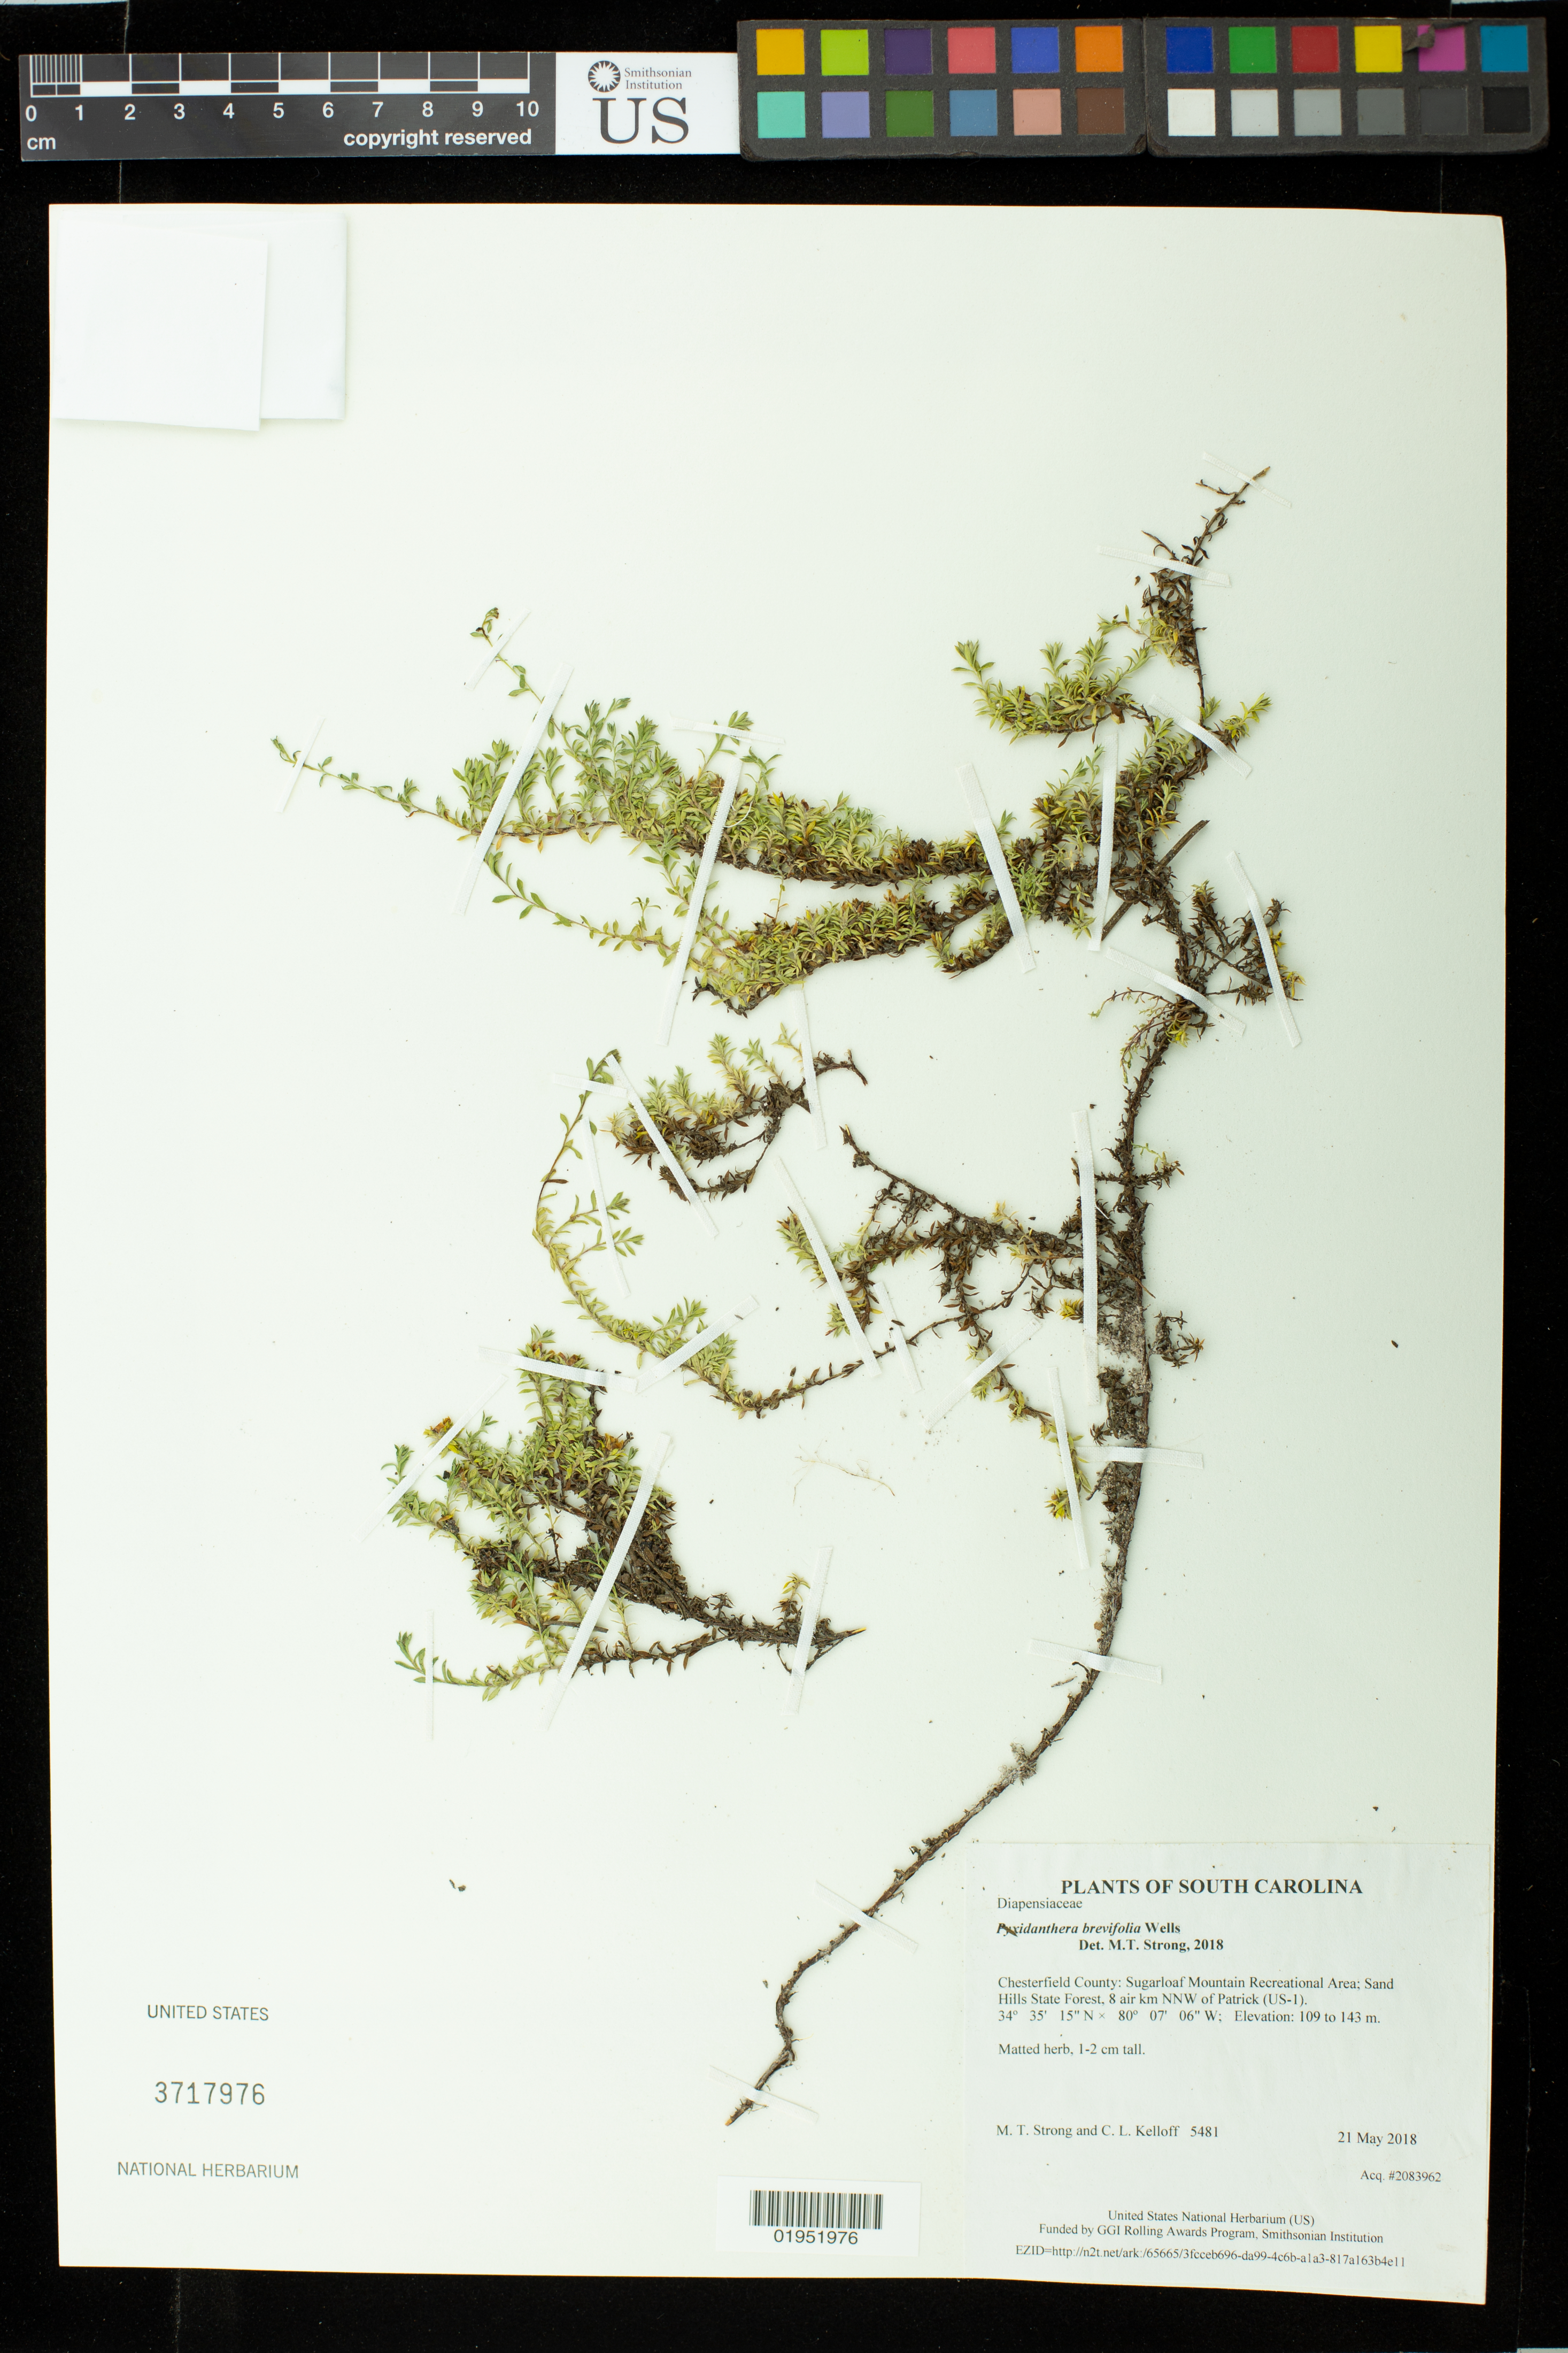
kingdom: Plantae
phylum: Tracheophyta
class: Magnoliopsida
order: Ericales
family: Diapensiaceae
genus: Pyxidanthera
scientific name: Pyxidanthera brevifolia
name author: Wells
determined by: Strong, Mark T., (BOT), Smithsonian Institution - National Museum of Natural History (UNITED STATES)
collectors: M. T. Strong & C. L. Kelloff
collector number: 5481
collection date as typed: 21 May 2018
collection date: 2018-05-21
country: United States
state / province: South Carolina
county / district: Chesterfield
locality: Sugarloaf Mountain Recreational Area; Sand Hills State Forest, 8 air km NNW of Patrick (US1)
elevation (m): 109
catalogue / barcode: US 3717976